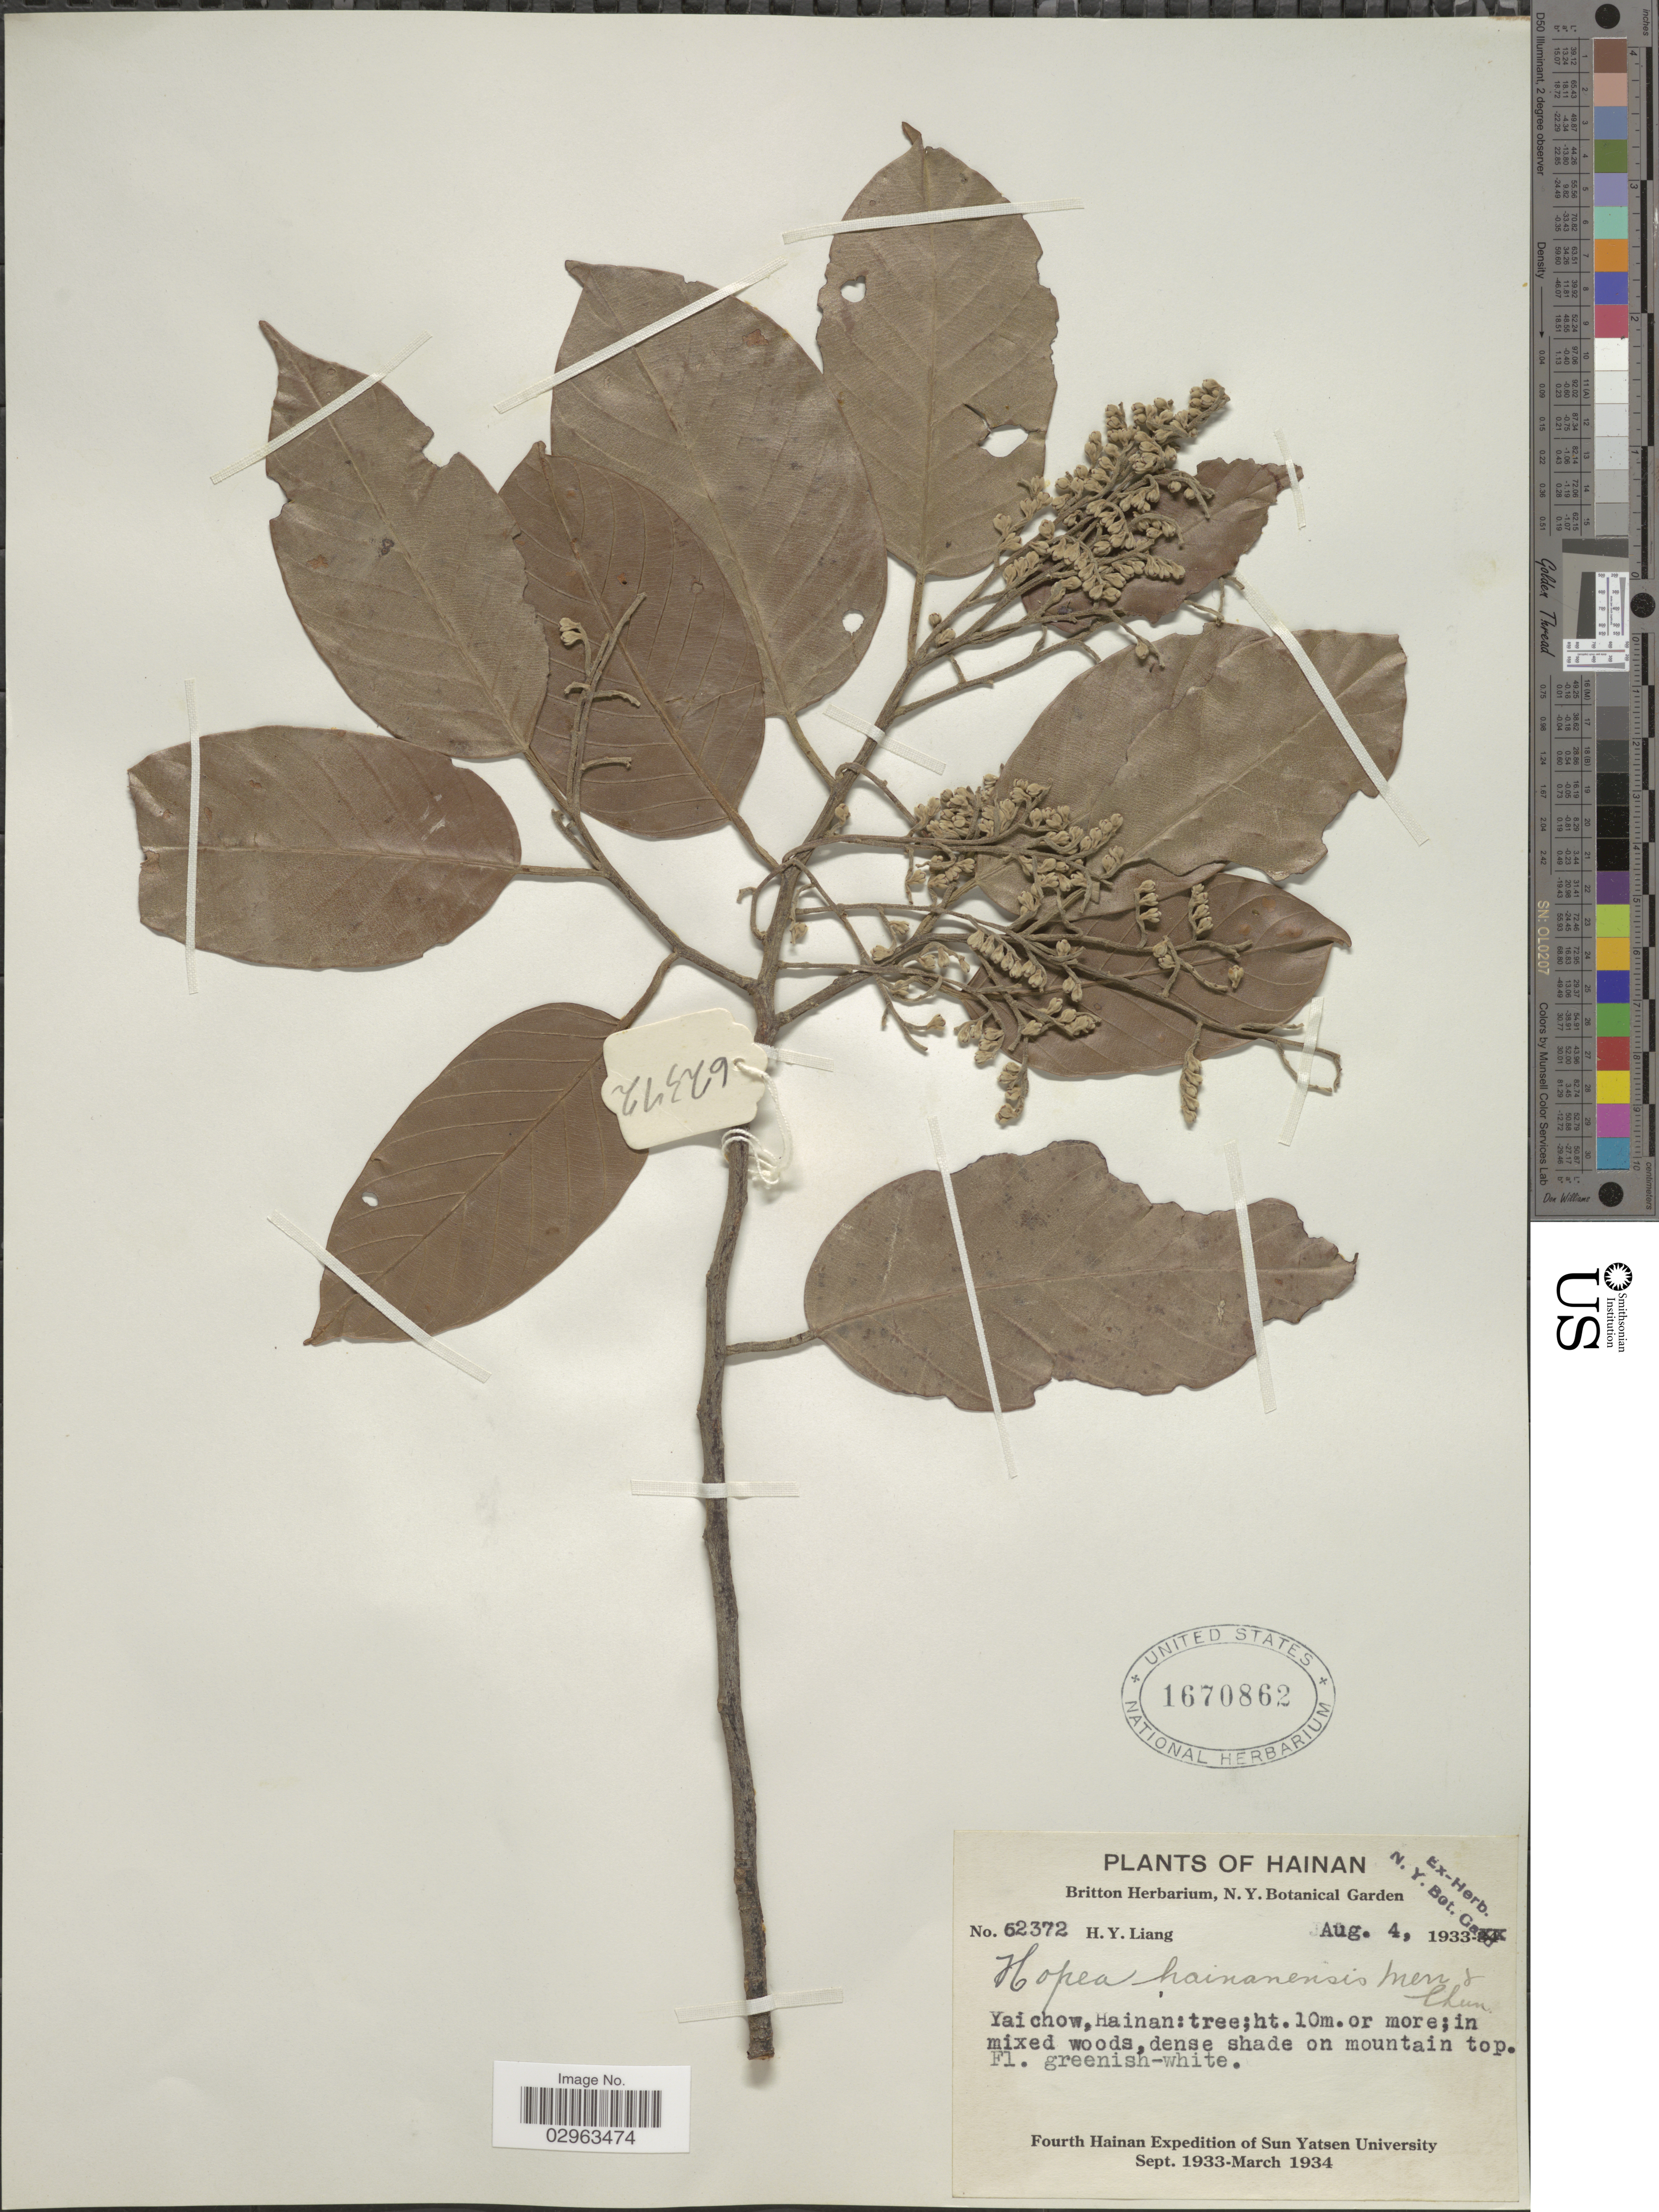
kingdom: Plantae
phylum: Tracheophyta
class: Magnoliopsida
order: Malvales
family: Dipterocarpaceae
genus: Hopea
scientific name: Hopea hainanensis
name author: Merr. & Chun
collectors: H. Y. Liang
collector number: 62372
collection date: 1933-08-04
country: China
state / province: Hainan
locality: Yaichow.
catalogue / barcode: US 1670862